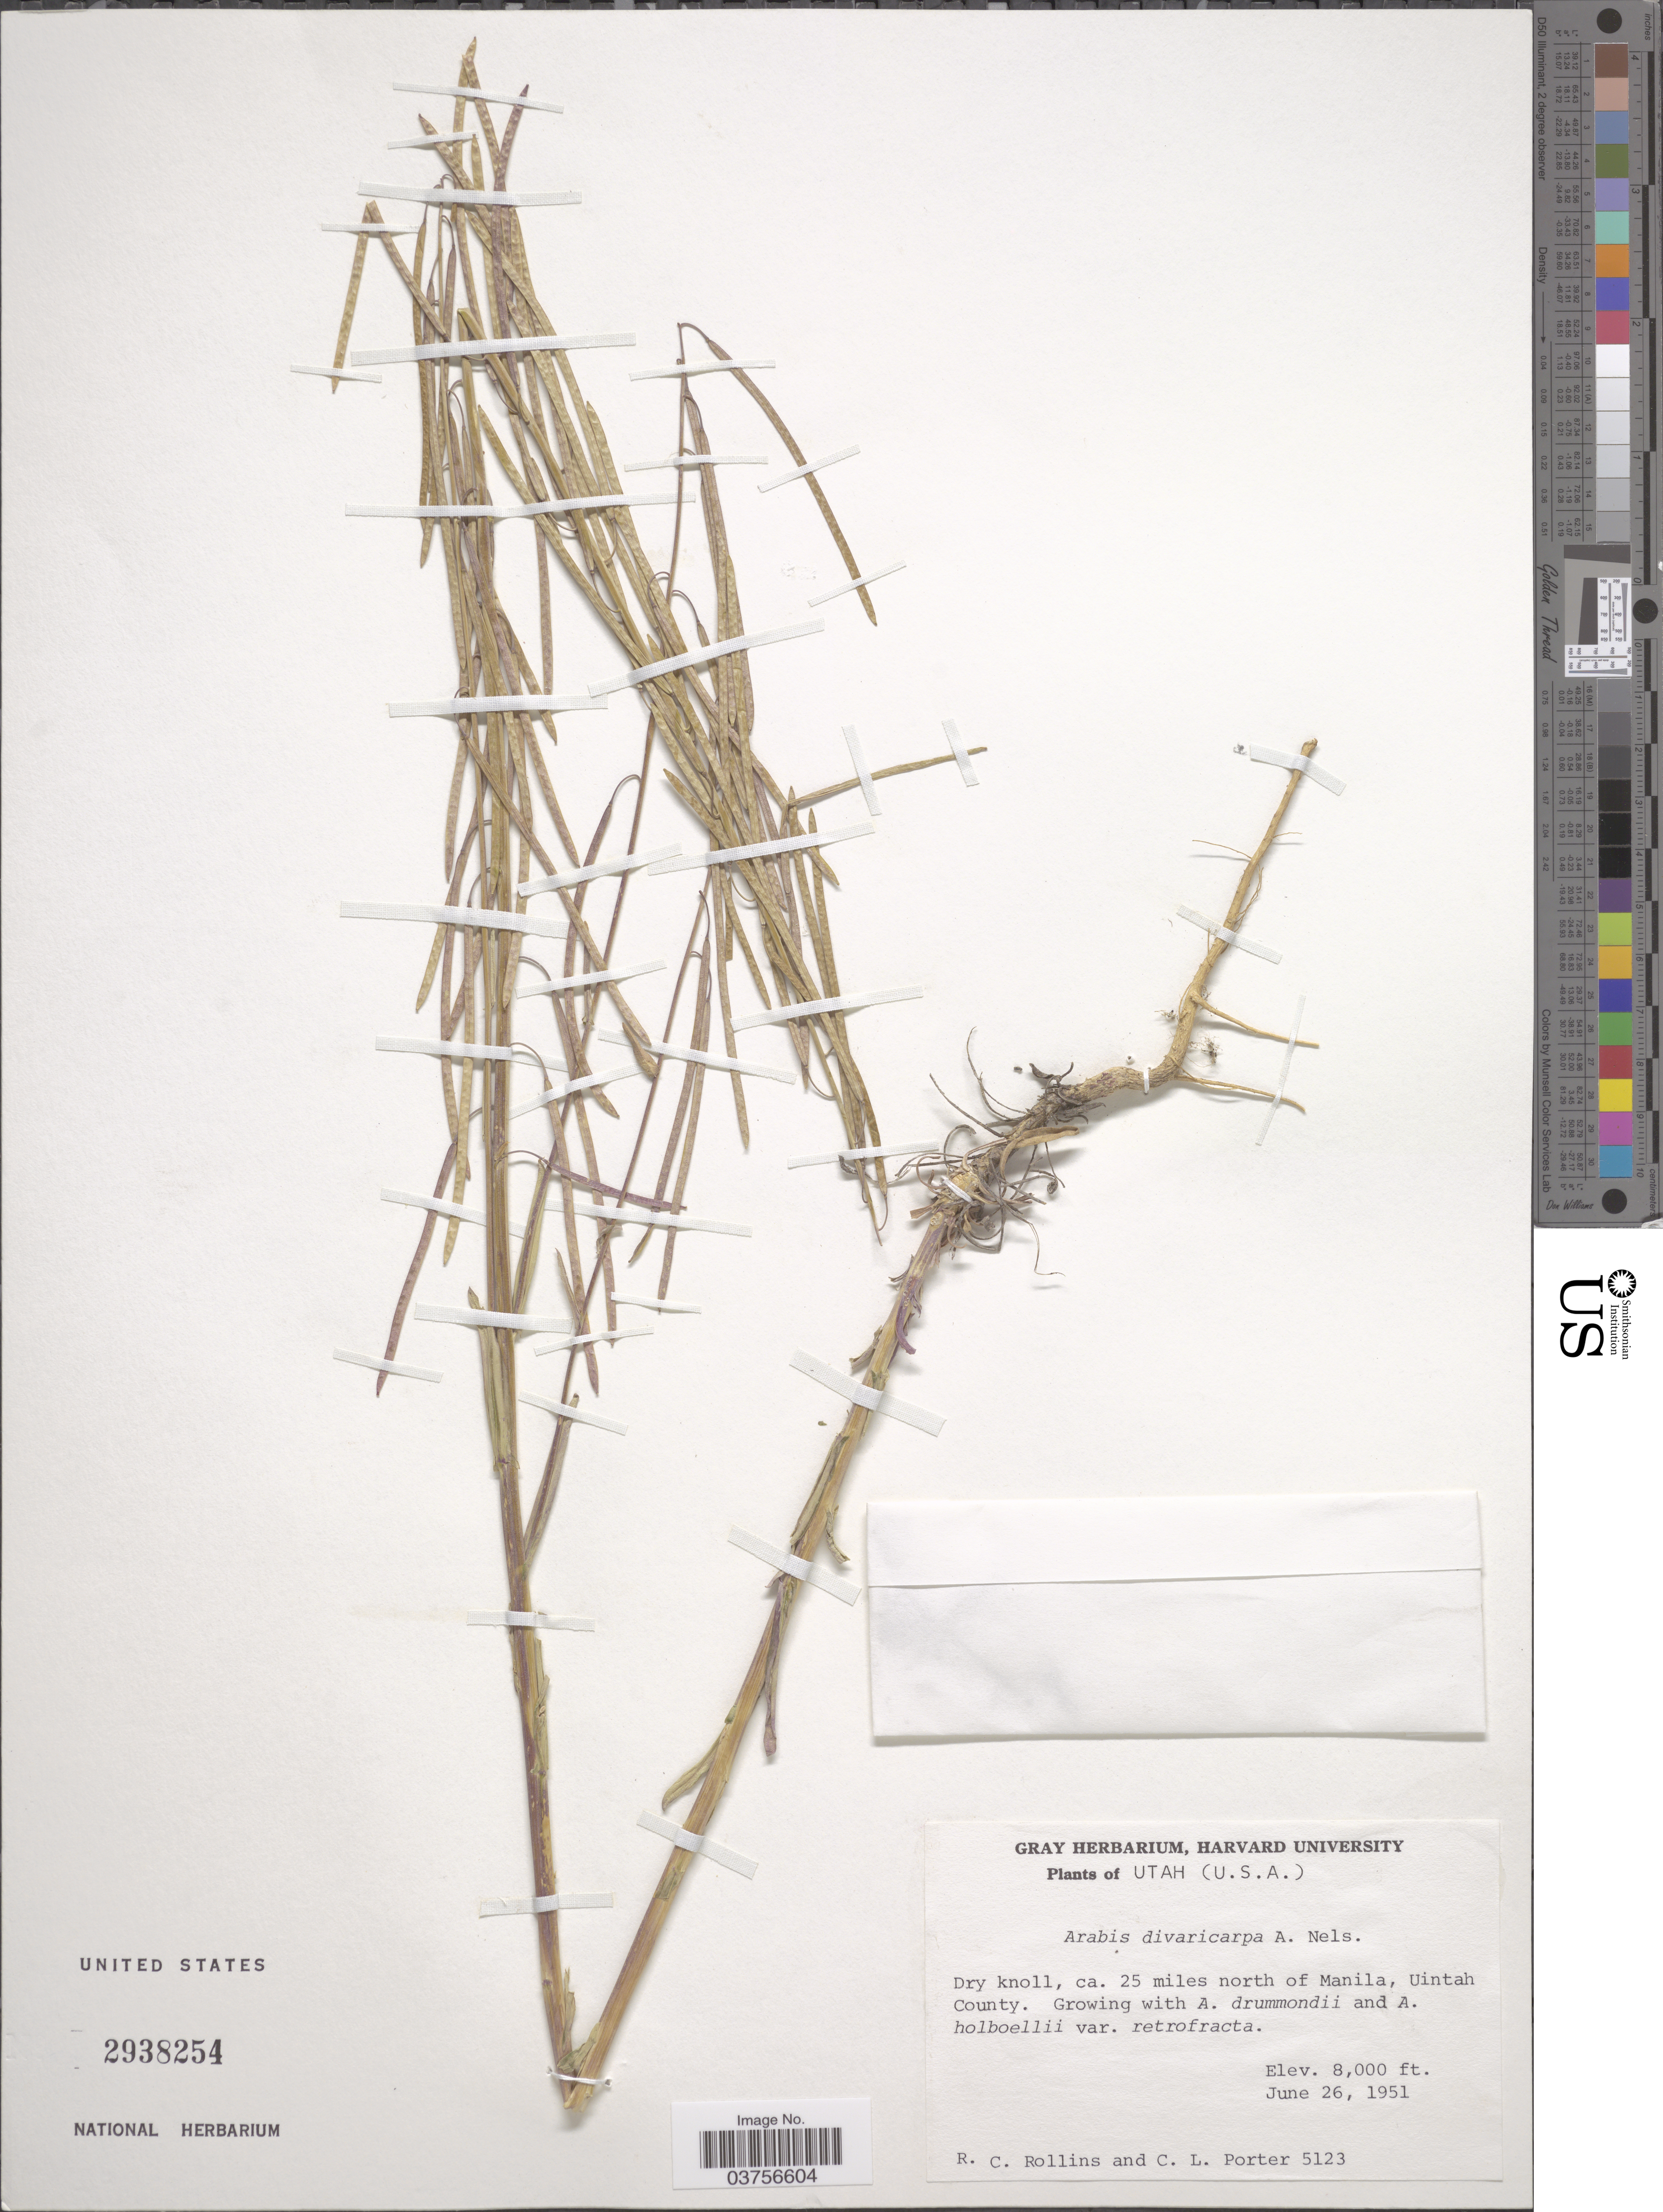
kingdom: Plantae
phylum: Tracheophyta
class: Magnoliopsida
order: Brassicales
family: Brassicaceae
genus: Arabis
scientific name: Arabis divaricarpa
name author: A. Nelson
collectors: R. C. Rollins & C. L. Porter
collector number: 5123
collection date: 1951-06-26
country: United States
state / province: Utah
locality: Ca. 25 miles north of Manila, Uintah County.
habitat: dry knoll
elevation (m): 2438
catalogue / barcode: US 2938254